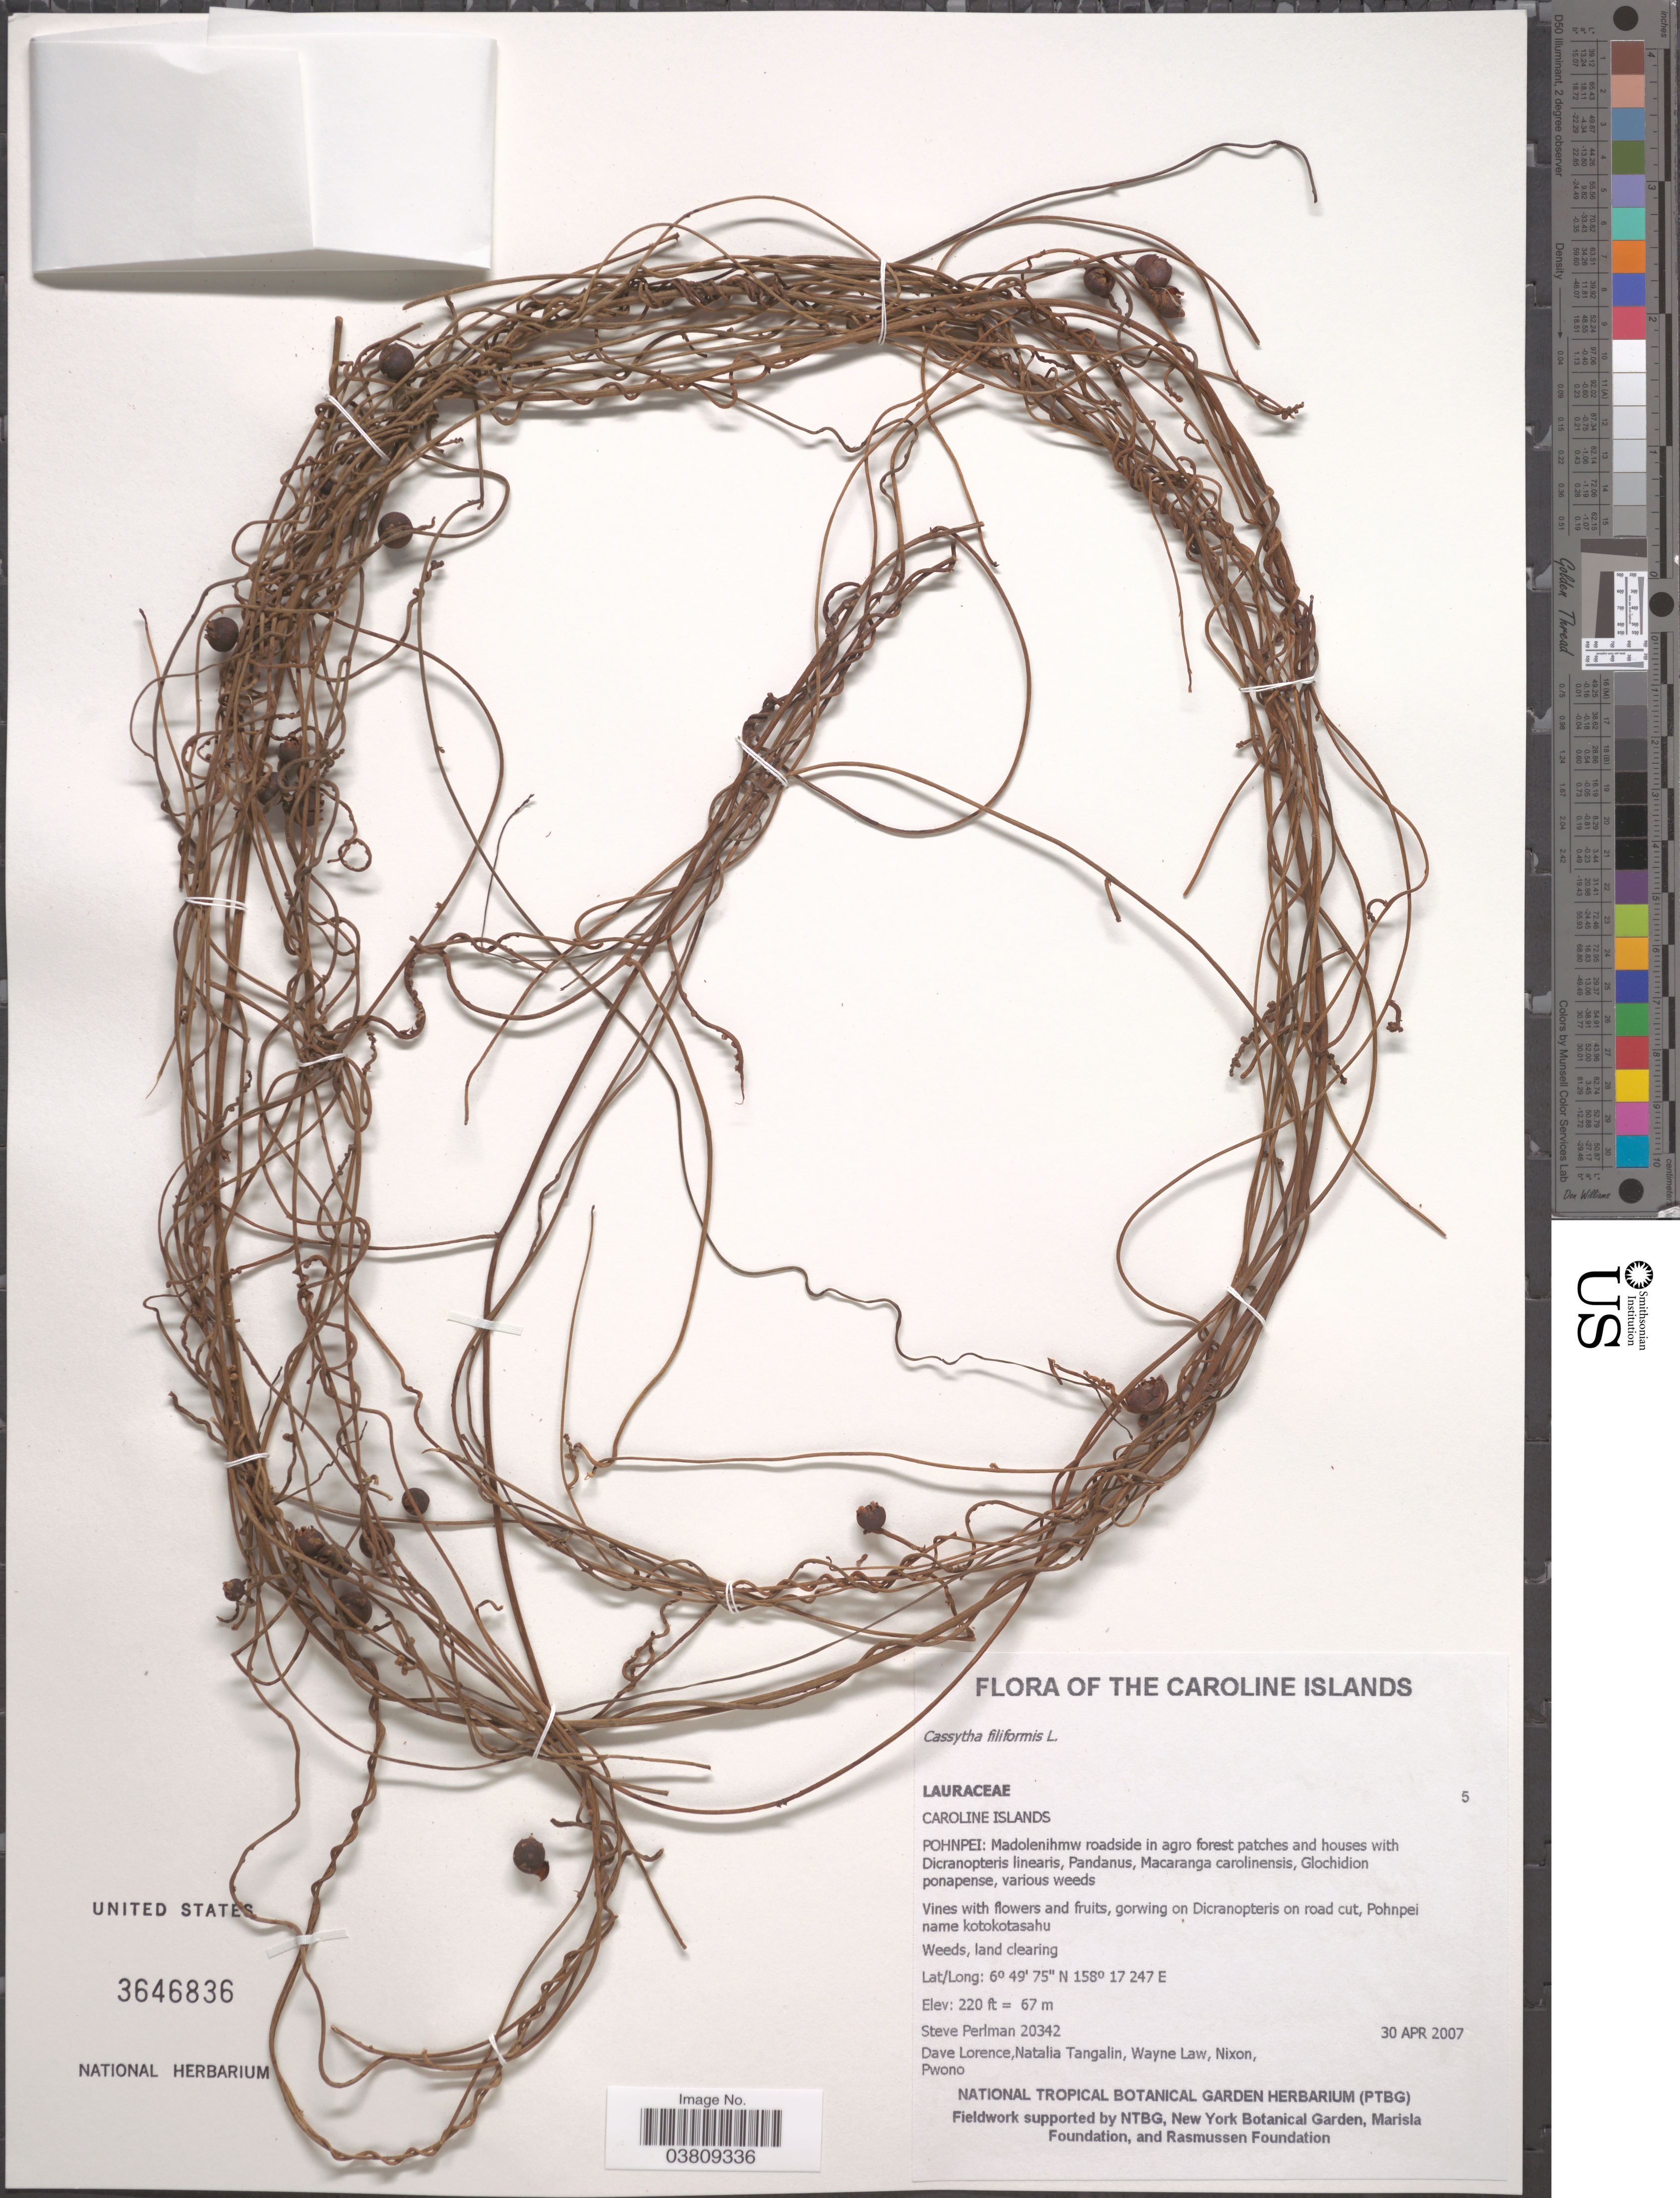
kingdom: Plantae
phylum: Tracheophyta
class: Magnoliopsida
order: Laurales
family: Lauraceae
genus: Cassytha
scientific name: Cassytha filiformis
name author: L.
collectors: S. Perlman, D. Lorence, N. Tangalin, W. Law & et al.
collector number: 20342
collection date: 2007-04-30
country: Micronesia, Federated States of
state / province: Pohnpei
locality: The Caroline Islands. Madolenihmw roadside in agro forest patches and houses.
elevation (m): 67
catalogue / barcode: US 3646836